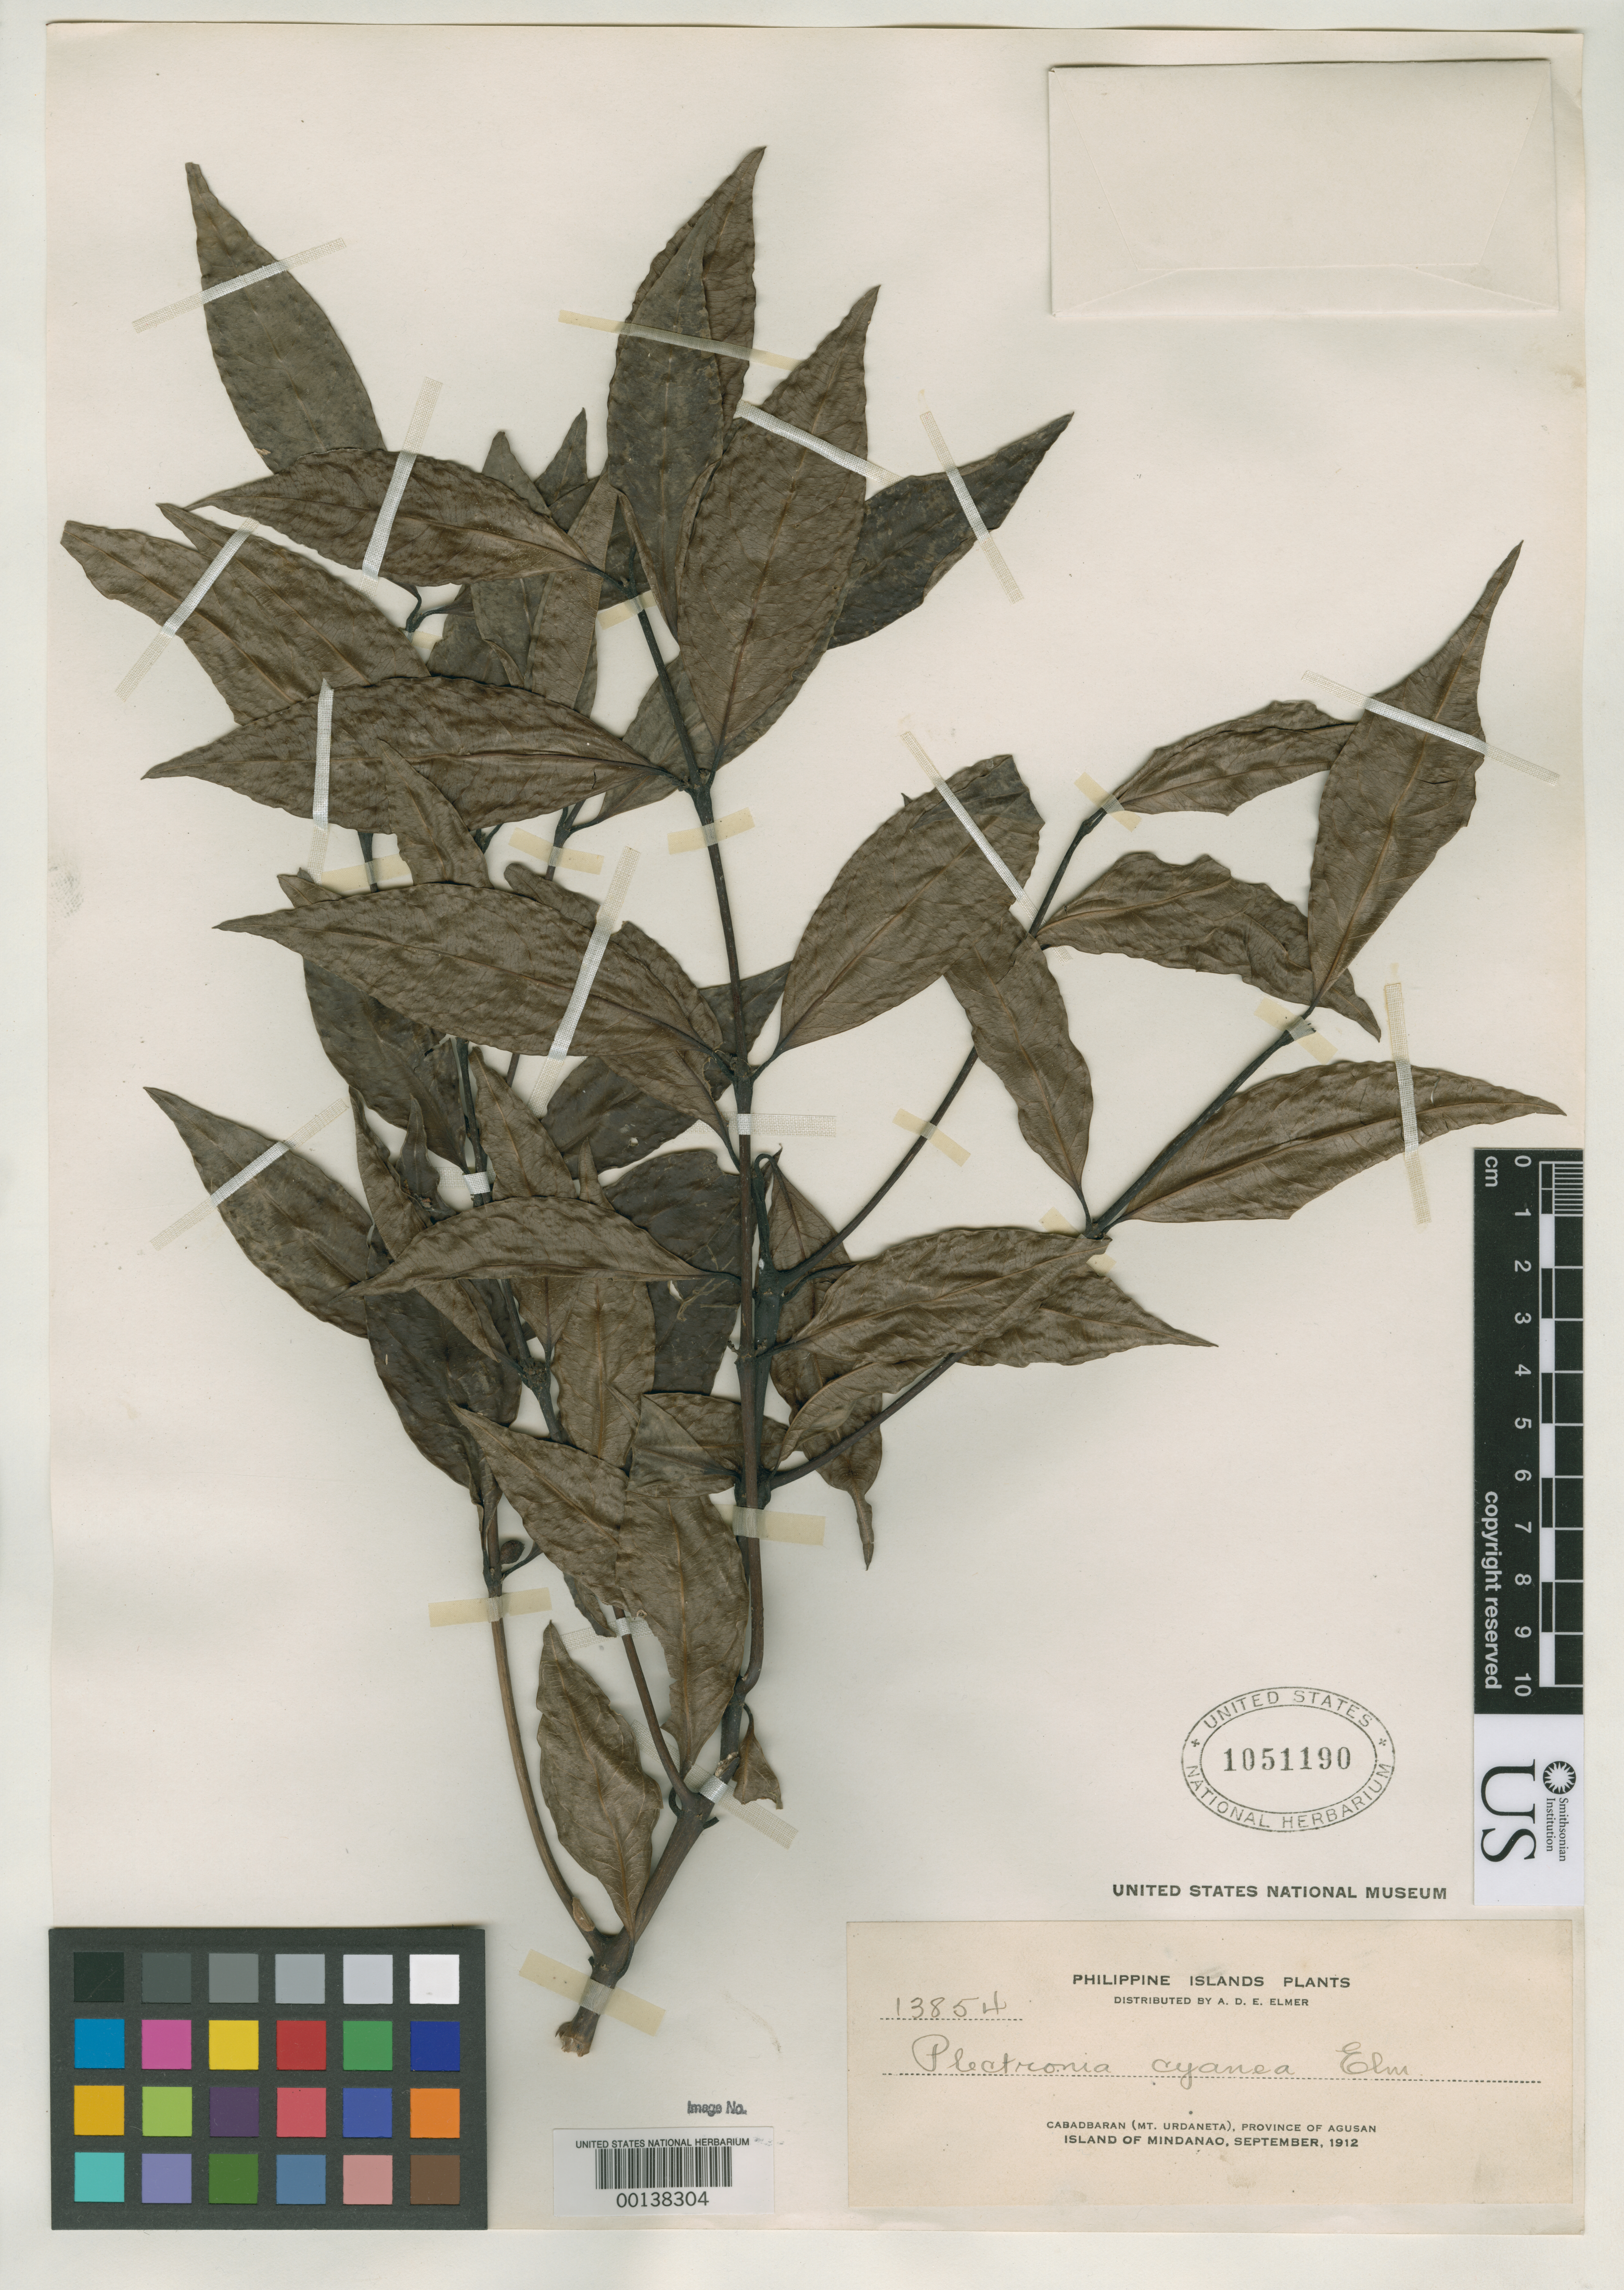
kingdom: Plantae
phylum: Tracheophyta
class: Magnoliopsida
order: Gentianales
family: Rubiaceae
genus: Plectronia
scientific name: Plectronia cyanea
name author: Elmer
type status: Isotype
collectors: A. D. E. Elmer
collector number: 13854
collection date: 1912-07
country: Philippines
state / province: Caraga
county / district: Agusan del Norte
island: Mindanao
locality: Cabadbaran (Mt. Urdaneta), province of Agusan, Island of Mindanao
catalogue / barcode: US 1051190